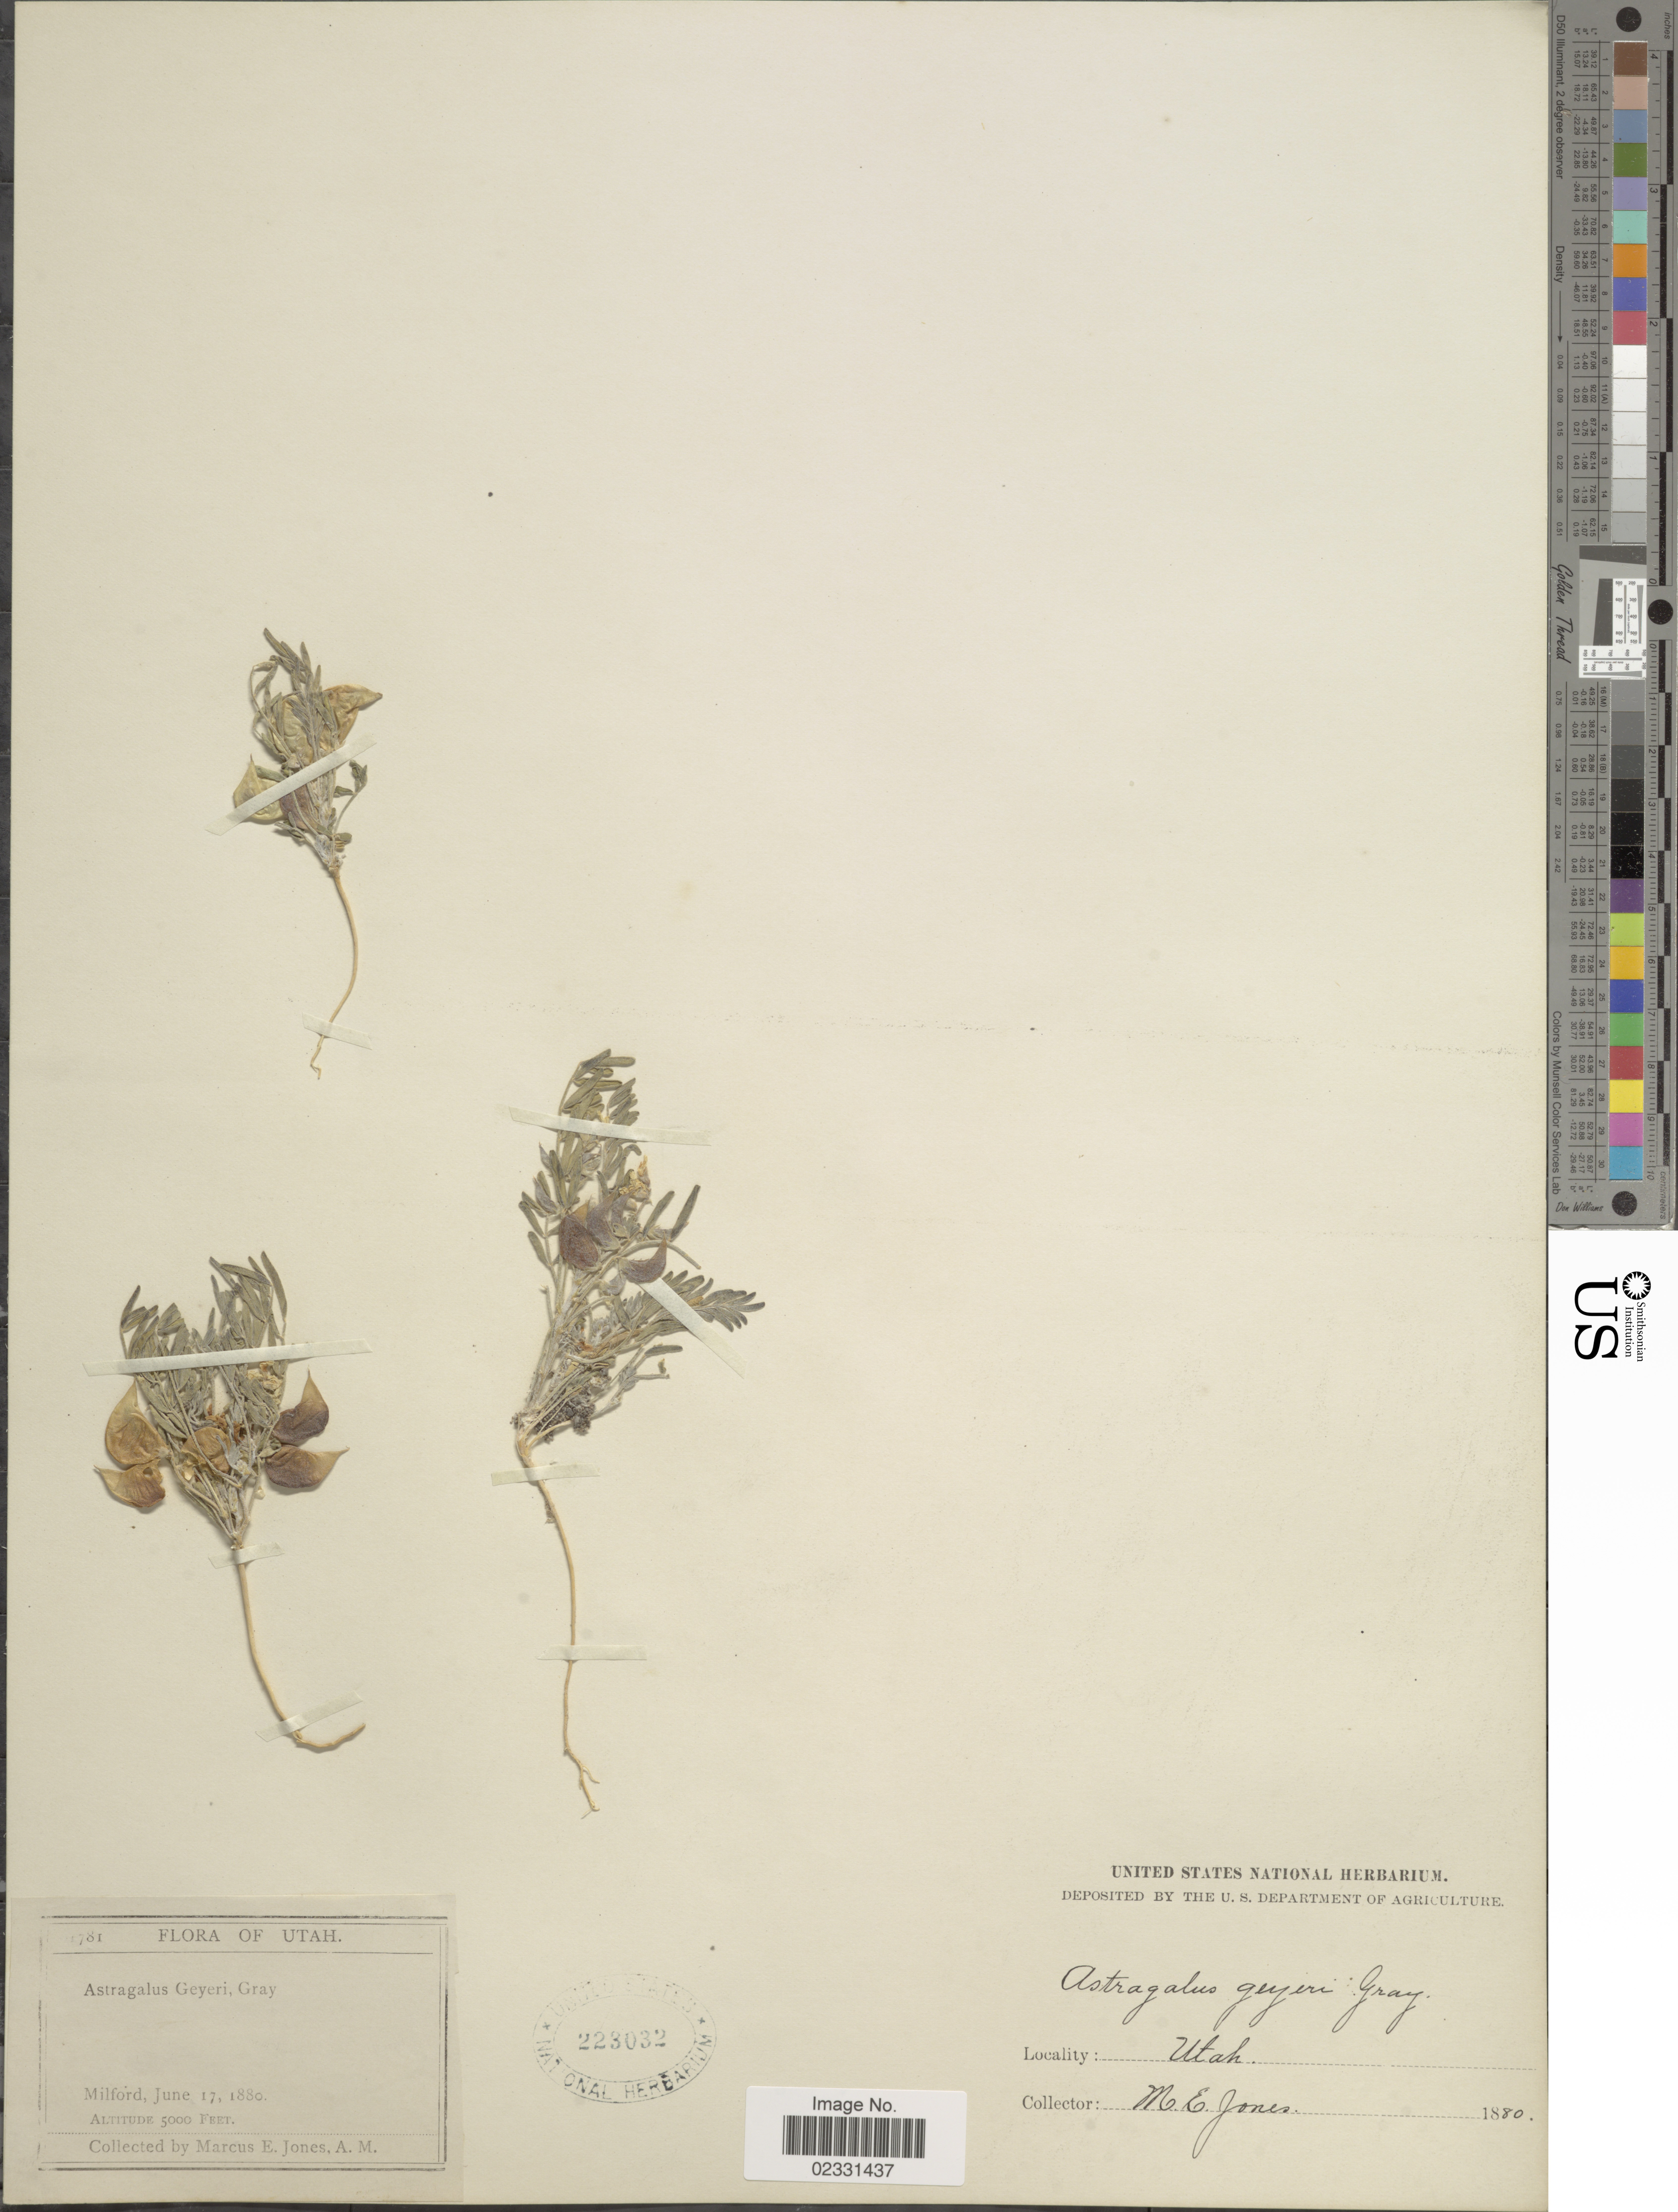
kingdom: Plantae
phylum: Tracheophyta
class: Magnoliopsida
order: Fabales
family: Fabaceae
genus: Astragalus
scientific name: Astragalus geyeri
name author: A. Gray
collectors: M. E. Jones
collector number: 1781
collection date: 1880-06-17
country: United States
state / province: Utah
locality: Milford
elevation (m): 1524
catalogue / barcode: US 223032